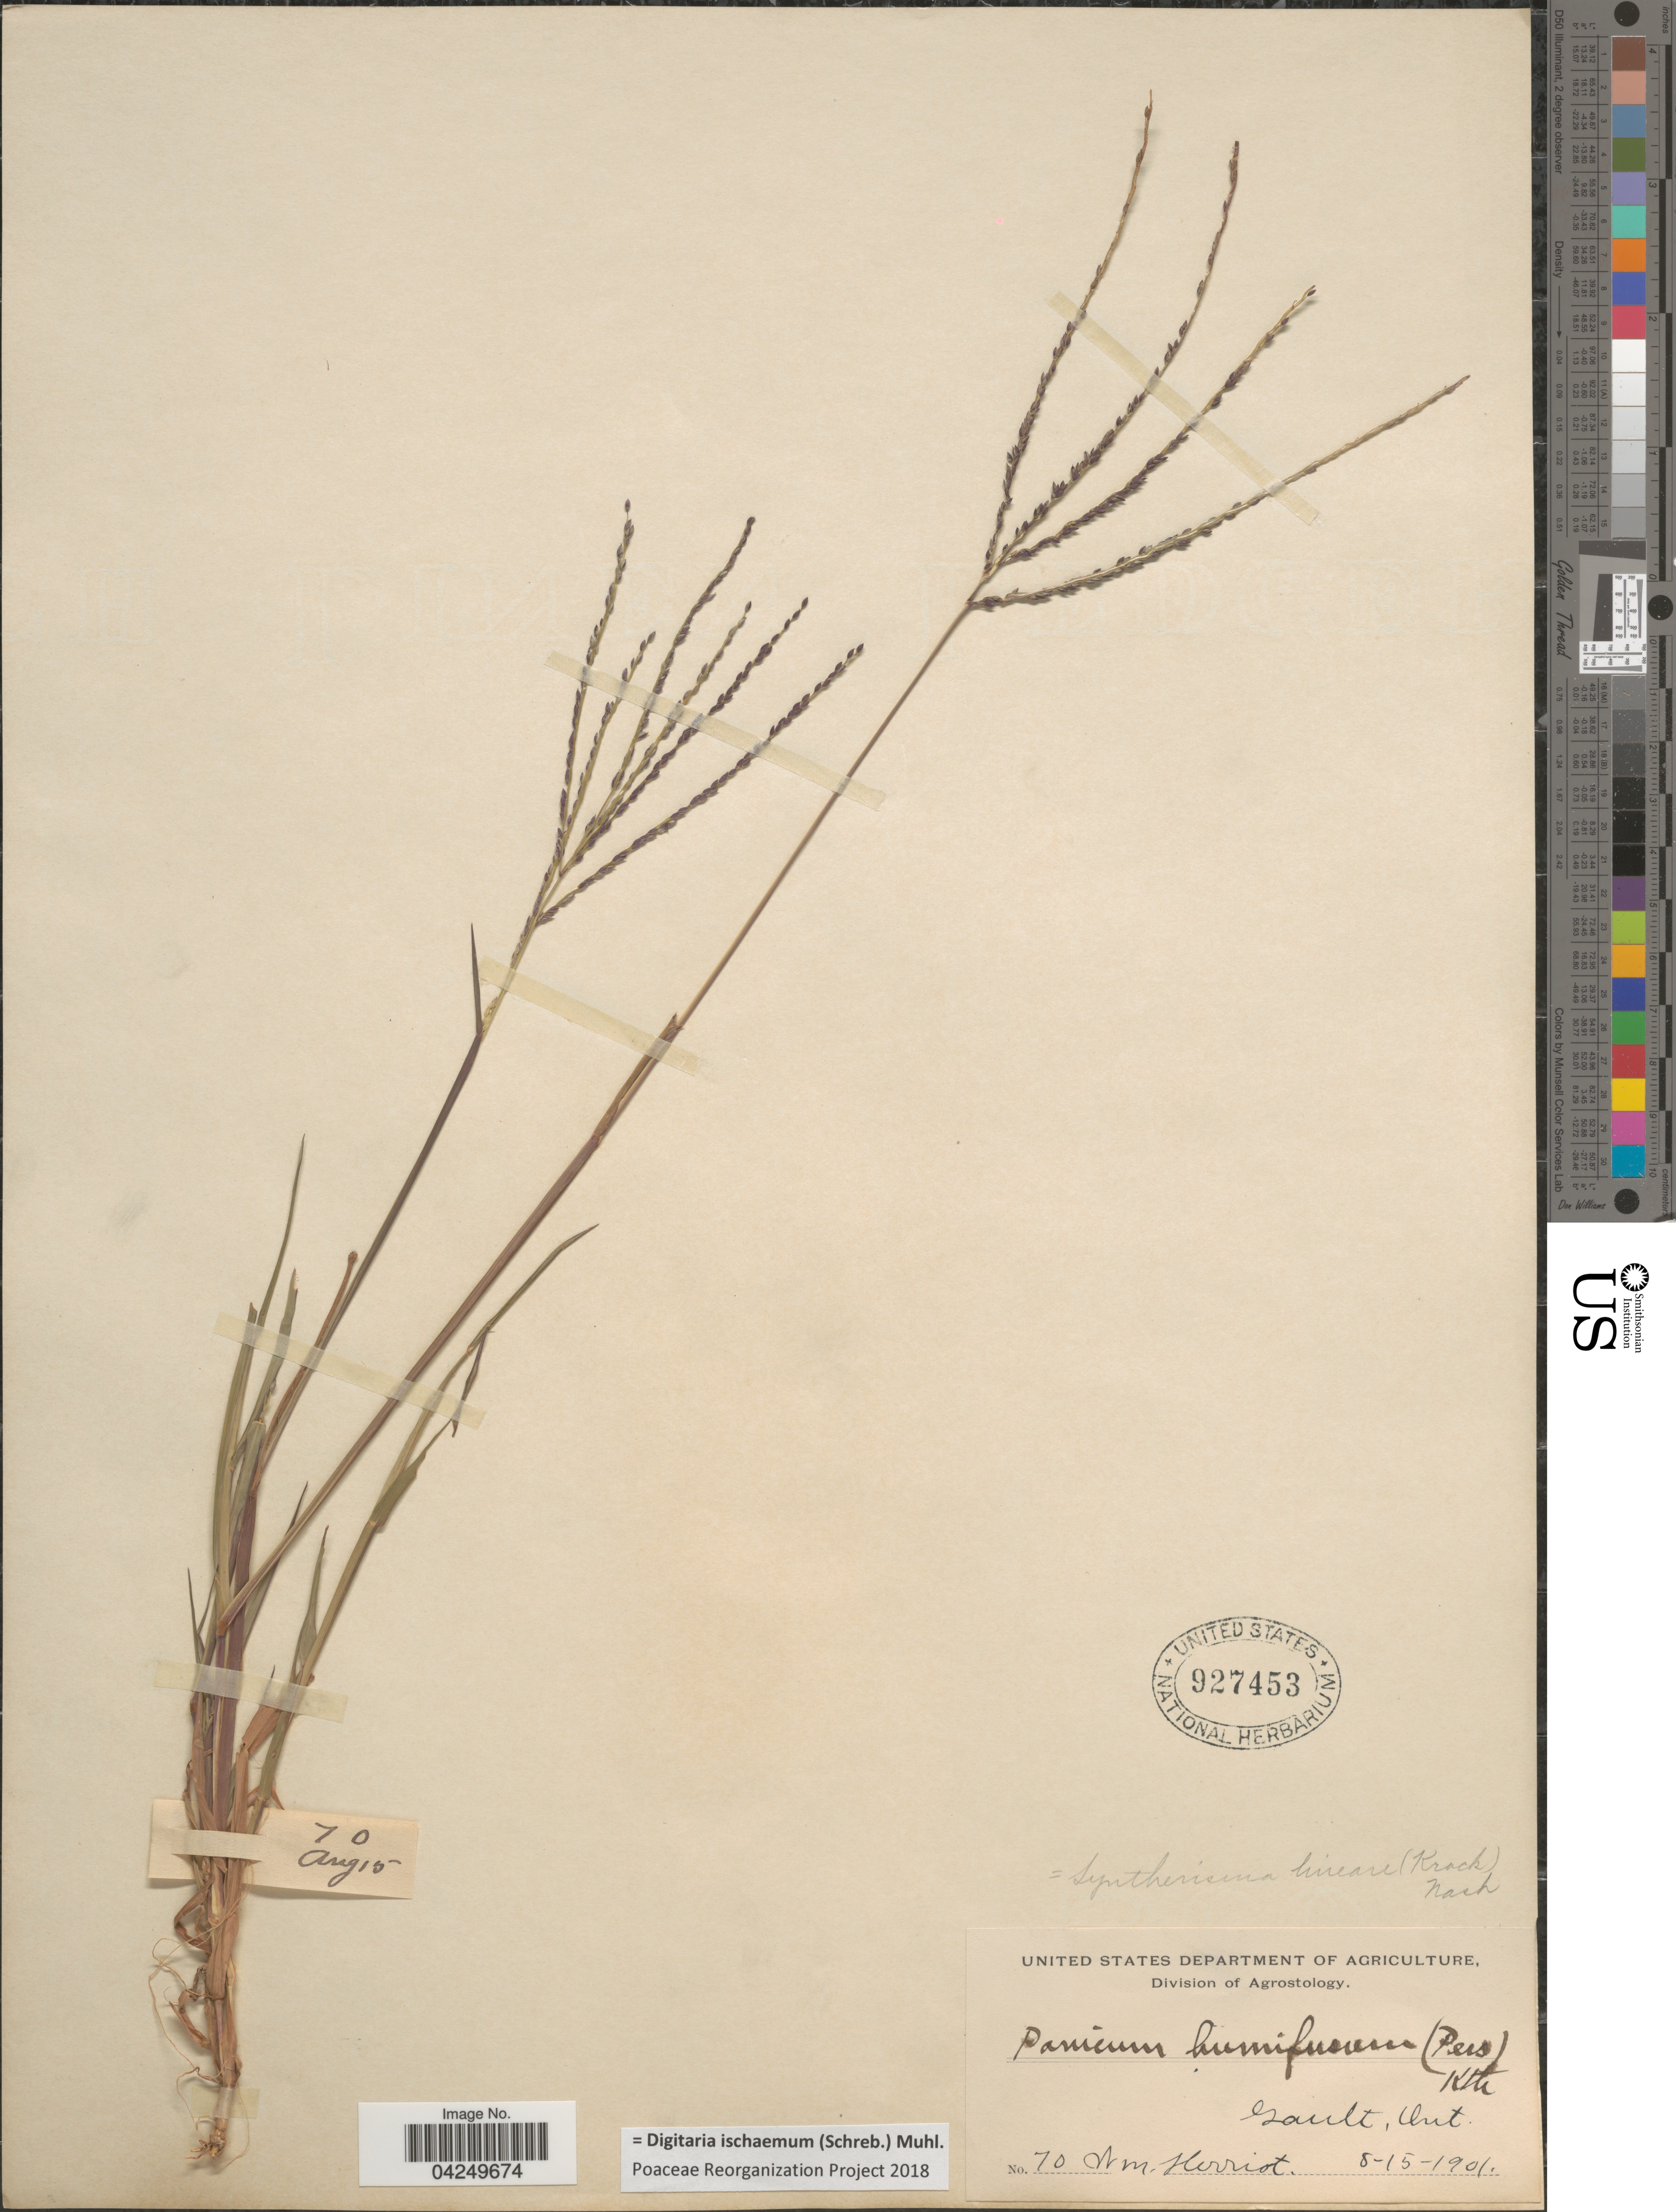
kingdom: Plantae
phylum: Tracheophyta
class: Liliopsida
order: Poales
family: Poaceae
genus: Digitaria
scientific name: Digitaria ischaemum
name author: (Schreber) Schreber ex Muhl.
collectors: W. Herriot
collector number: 70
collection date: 1901-08-15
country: Canada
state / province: Ontario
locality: Gault.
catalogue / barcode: US 927453